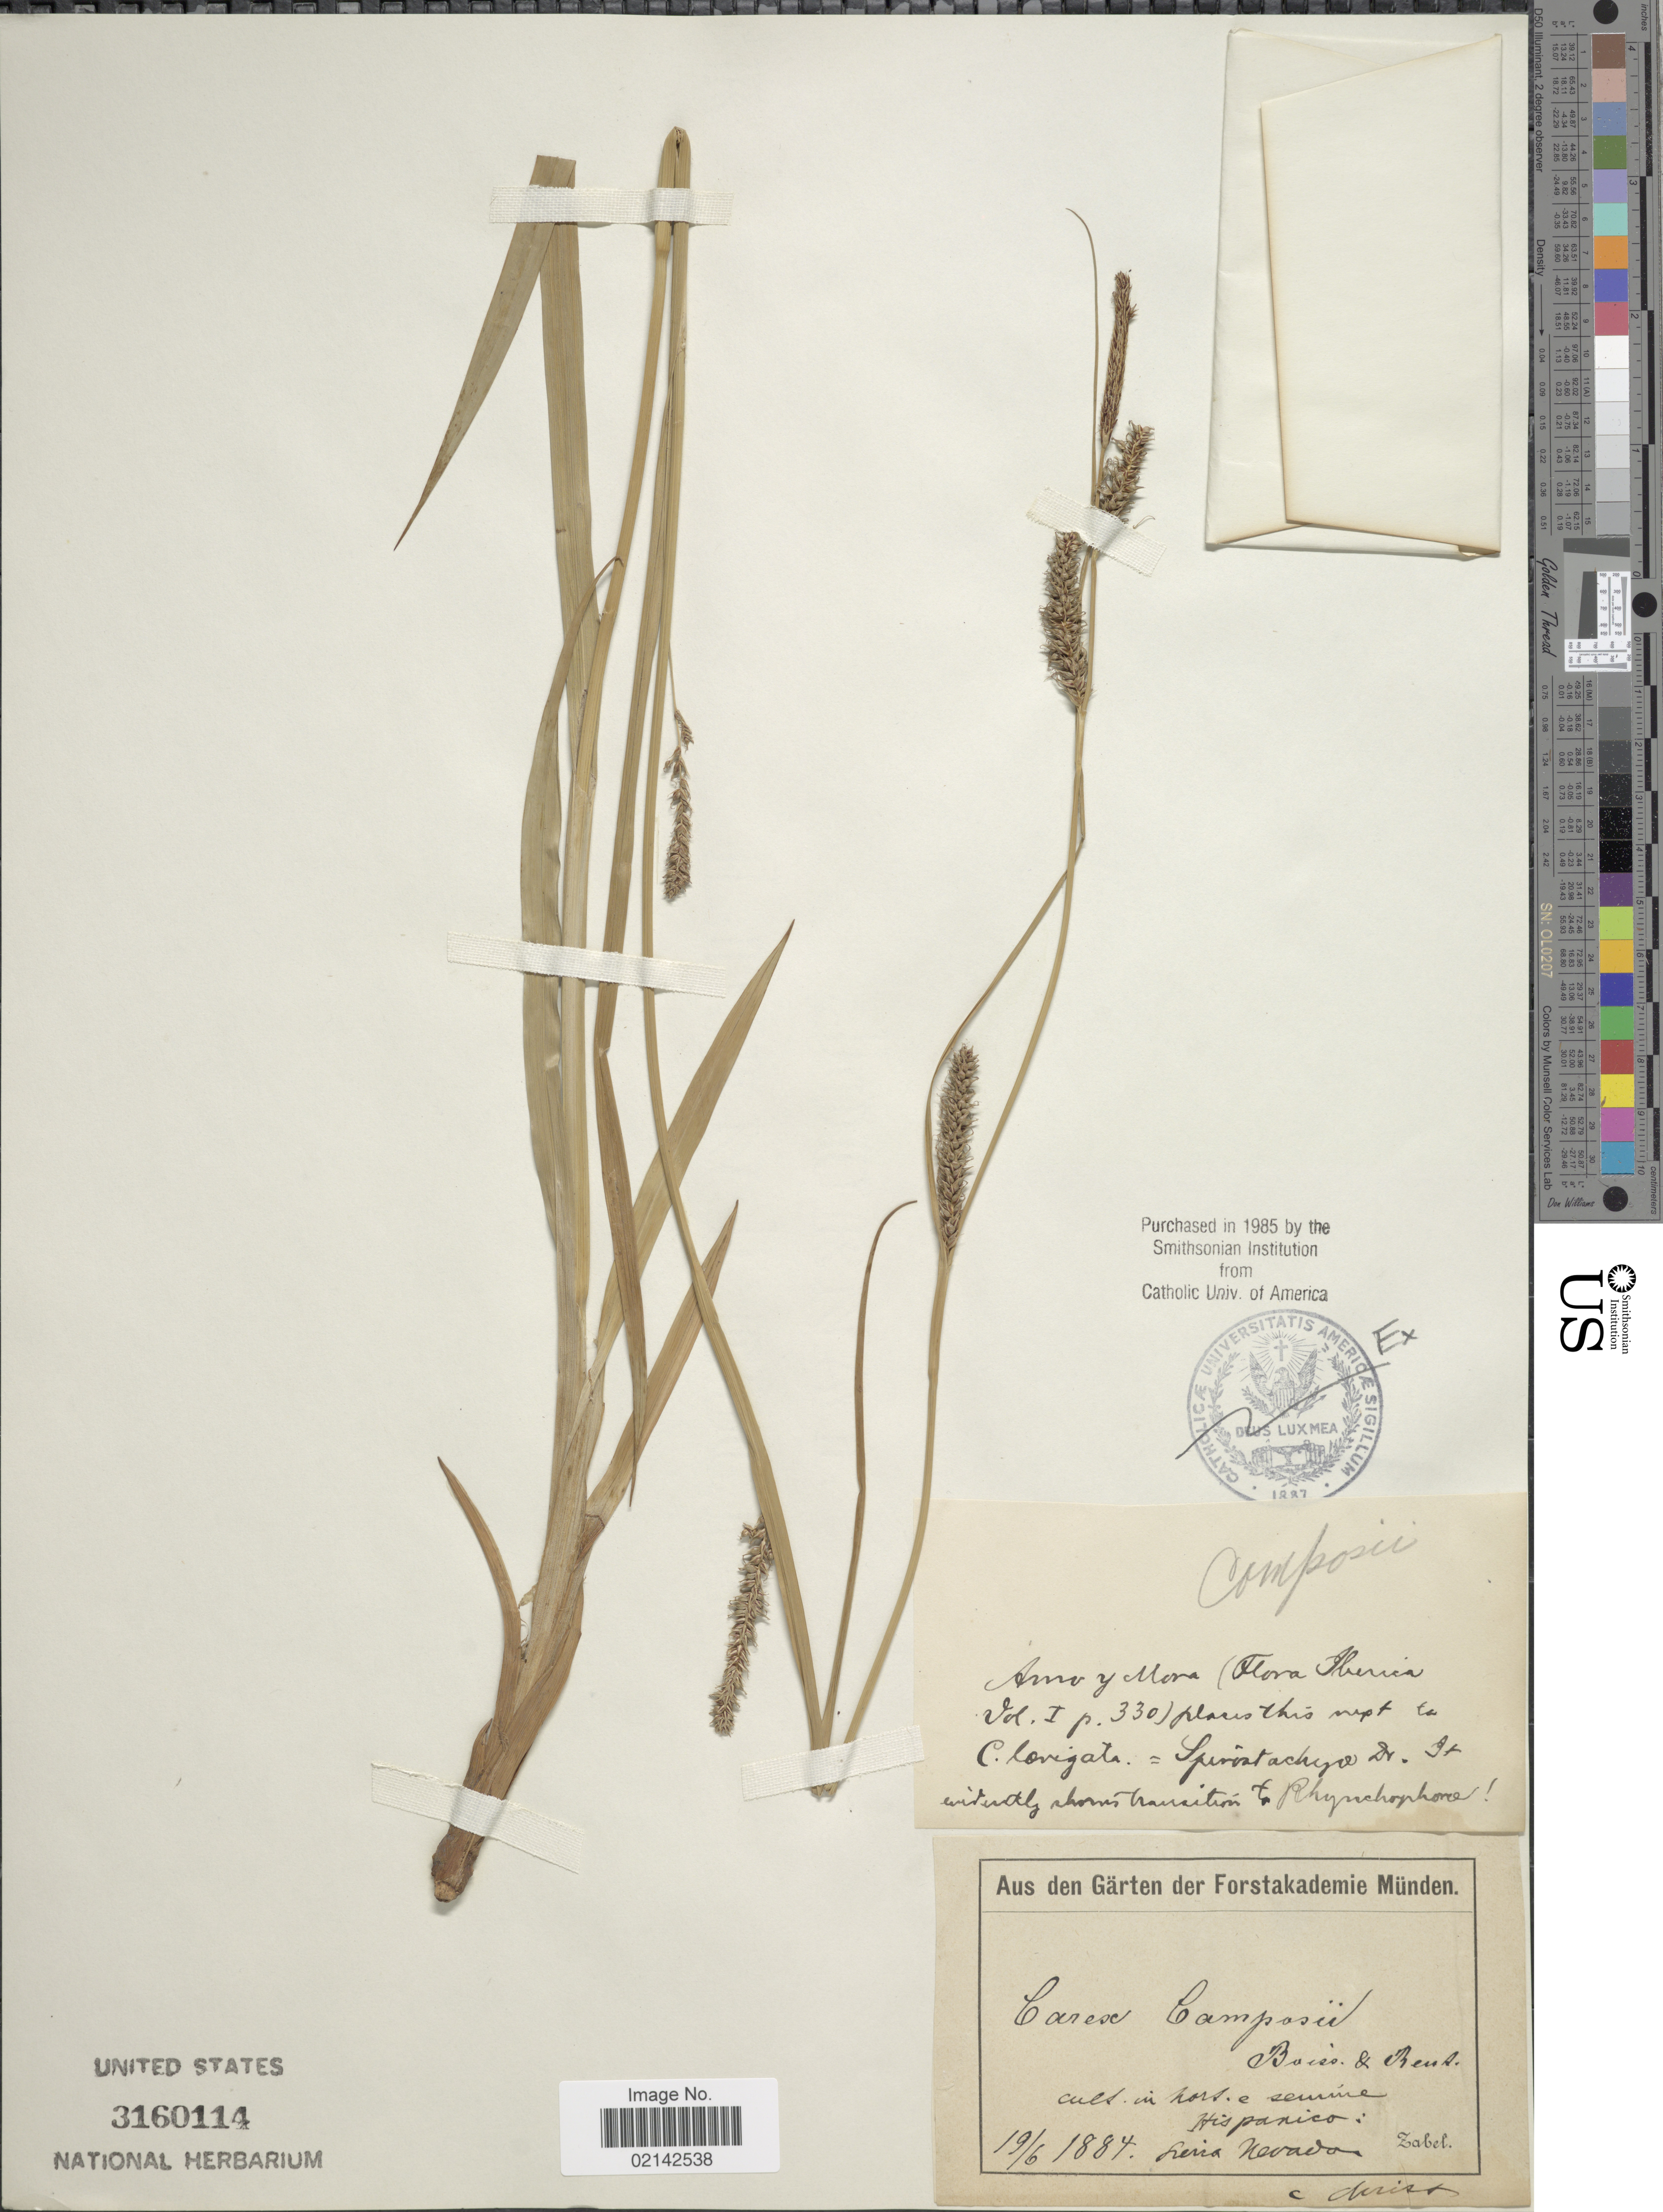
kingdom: Plantae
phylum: Tracheophyta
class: Liliopsida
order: Poales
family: Cyperaceae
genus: Carex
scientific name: Carex camposii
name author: Boiss. & Reut.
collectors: H. Zabel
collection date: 1884-06-19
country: Spain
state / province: Andalucía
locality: Hispanica, Sierra Nevada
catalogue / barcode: US 3160114